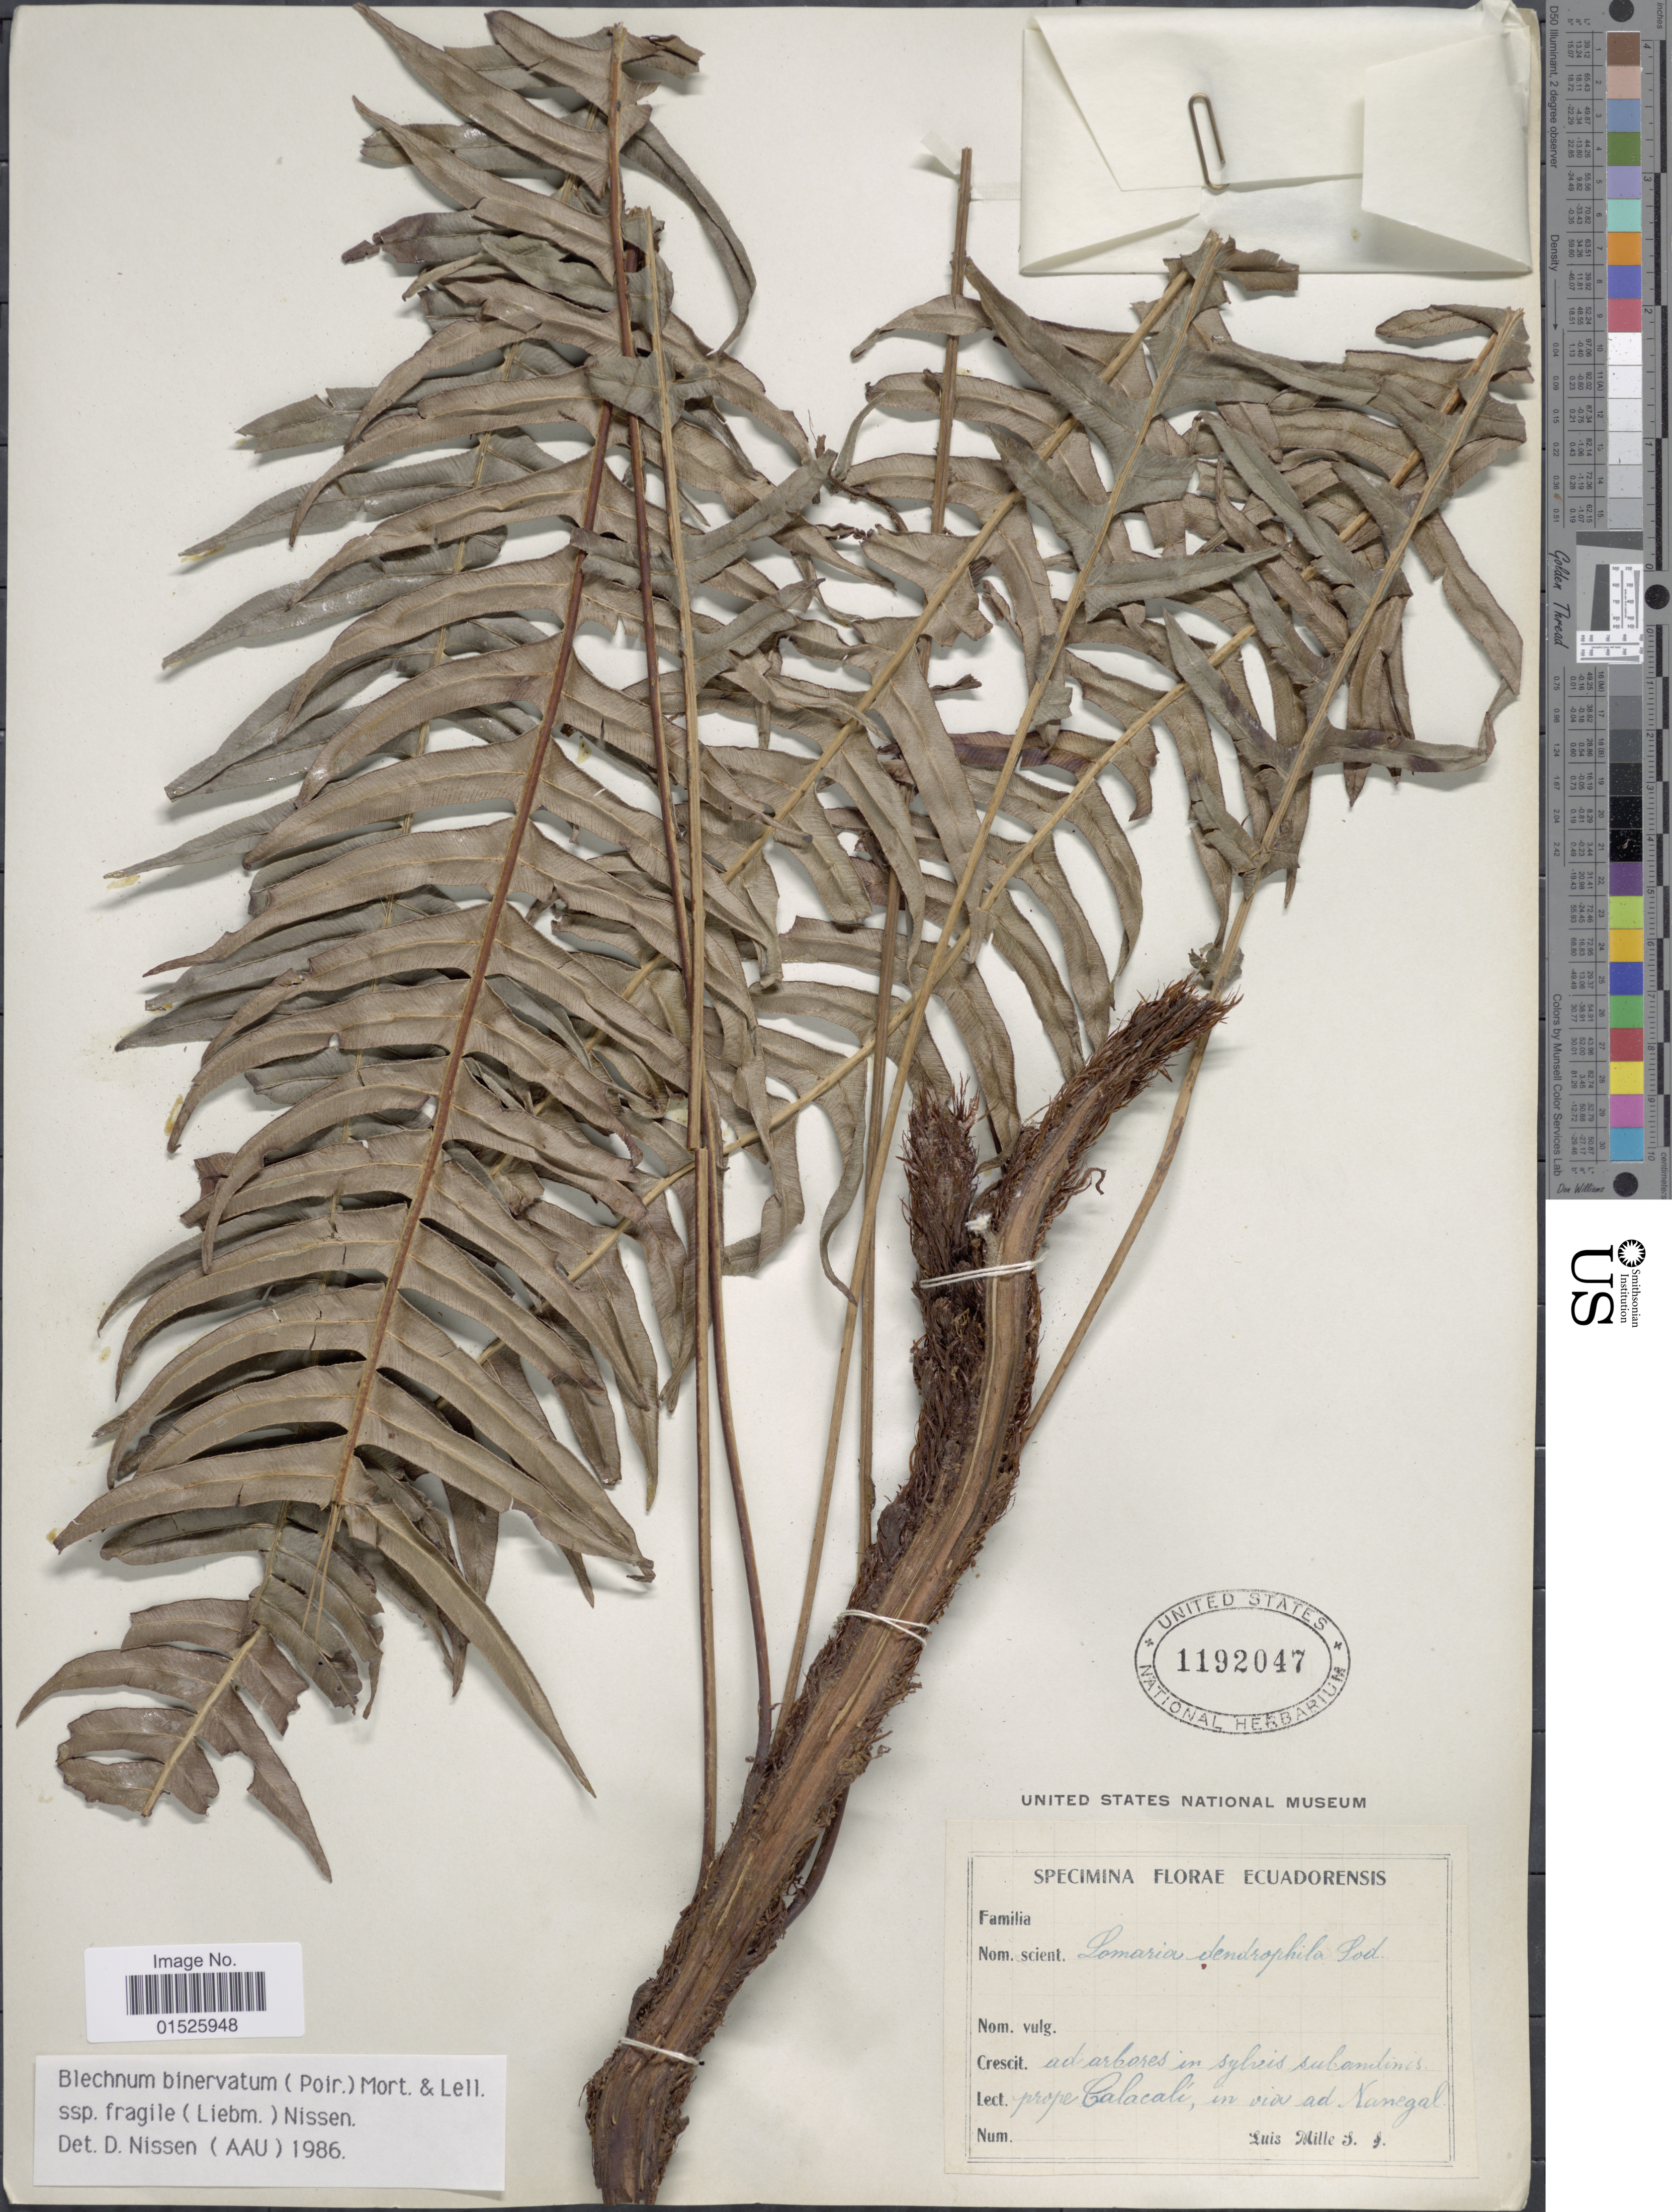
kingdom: Plantae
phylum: Tracheophyta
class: Polypodiopsida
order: Polypodiales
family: Blechnaceae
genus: Blechnum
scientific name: Blechnum fragile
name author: (Liebm.) C.V. Morton & Lellinger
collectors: L. Mille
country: Ecuador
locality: Ad arbones in sylvis sublandis Prope Calacalí, in viv ad. Nanegal.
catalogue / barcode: US 1192047